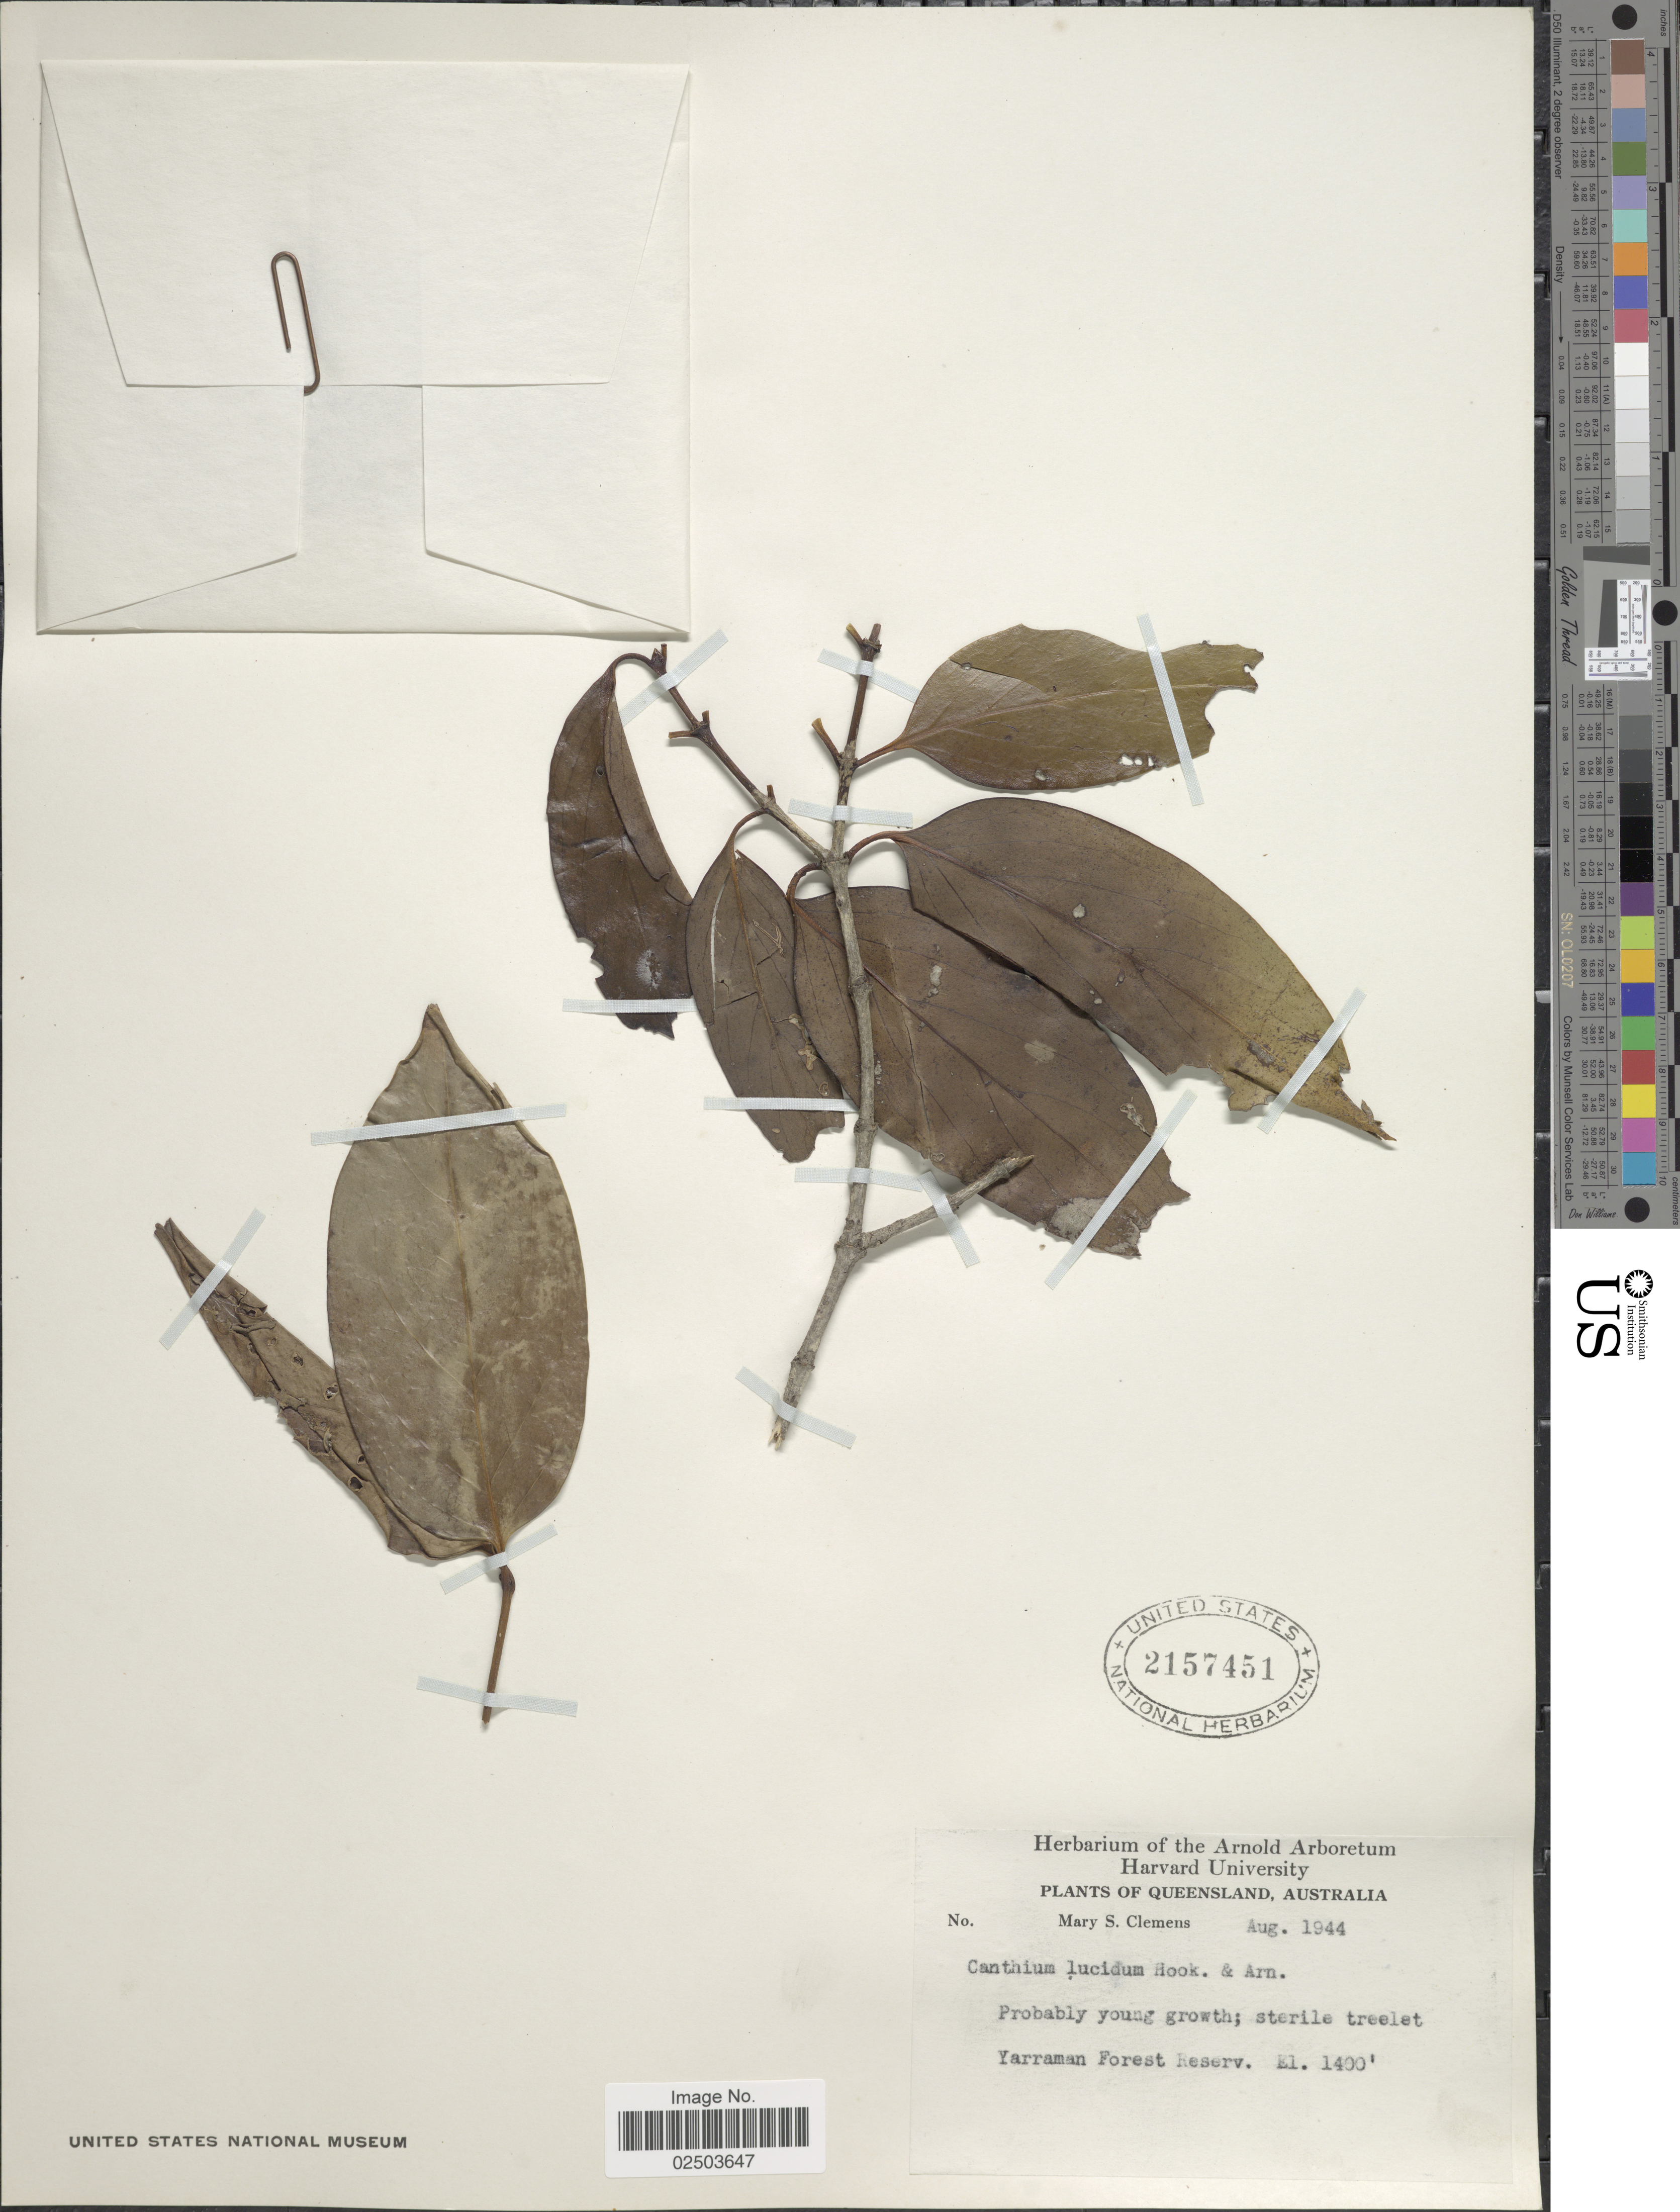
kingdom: Plantae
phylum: Tracheophyta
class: Magnoliopsida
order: Gentianales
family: Rubiaceae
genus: Psydrax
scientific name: Psydrax odorata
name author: (G. Forst.) A.C. Sm. & S.P. Darwin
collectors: M. S. Clemens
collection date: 1944-08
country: Australia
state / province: Queensland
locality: Yarraman Forest Reserv.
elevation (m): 427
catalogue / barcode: US 2157451